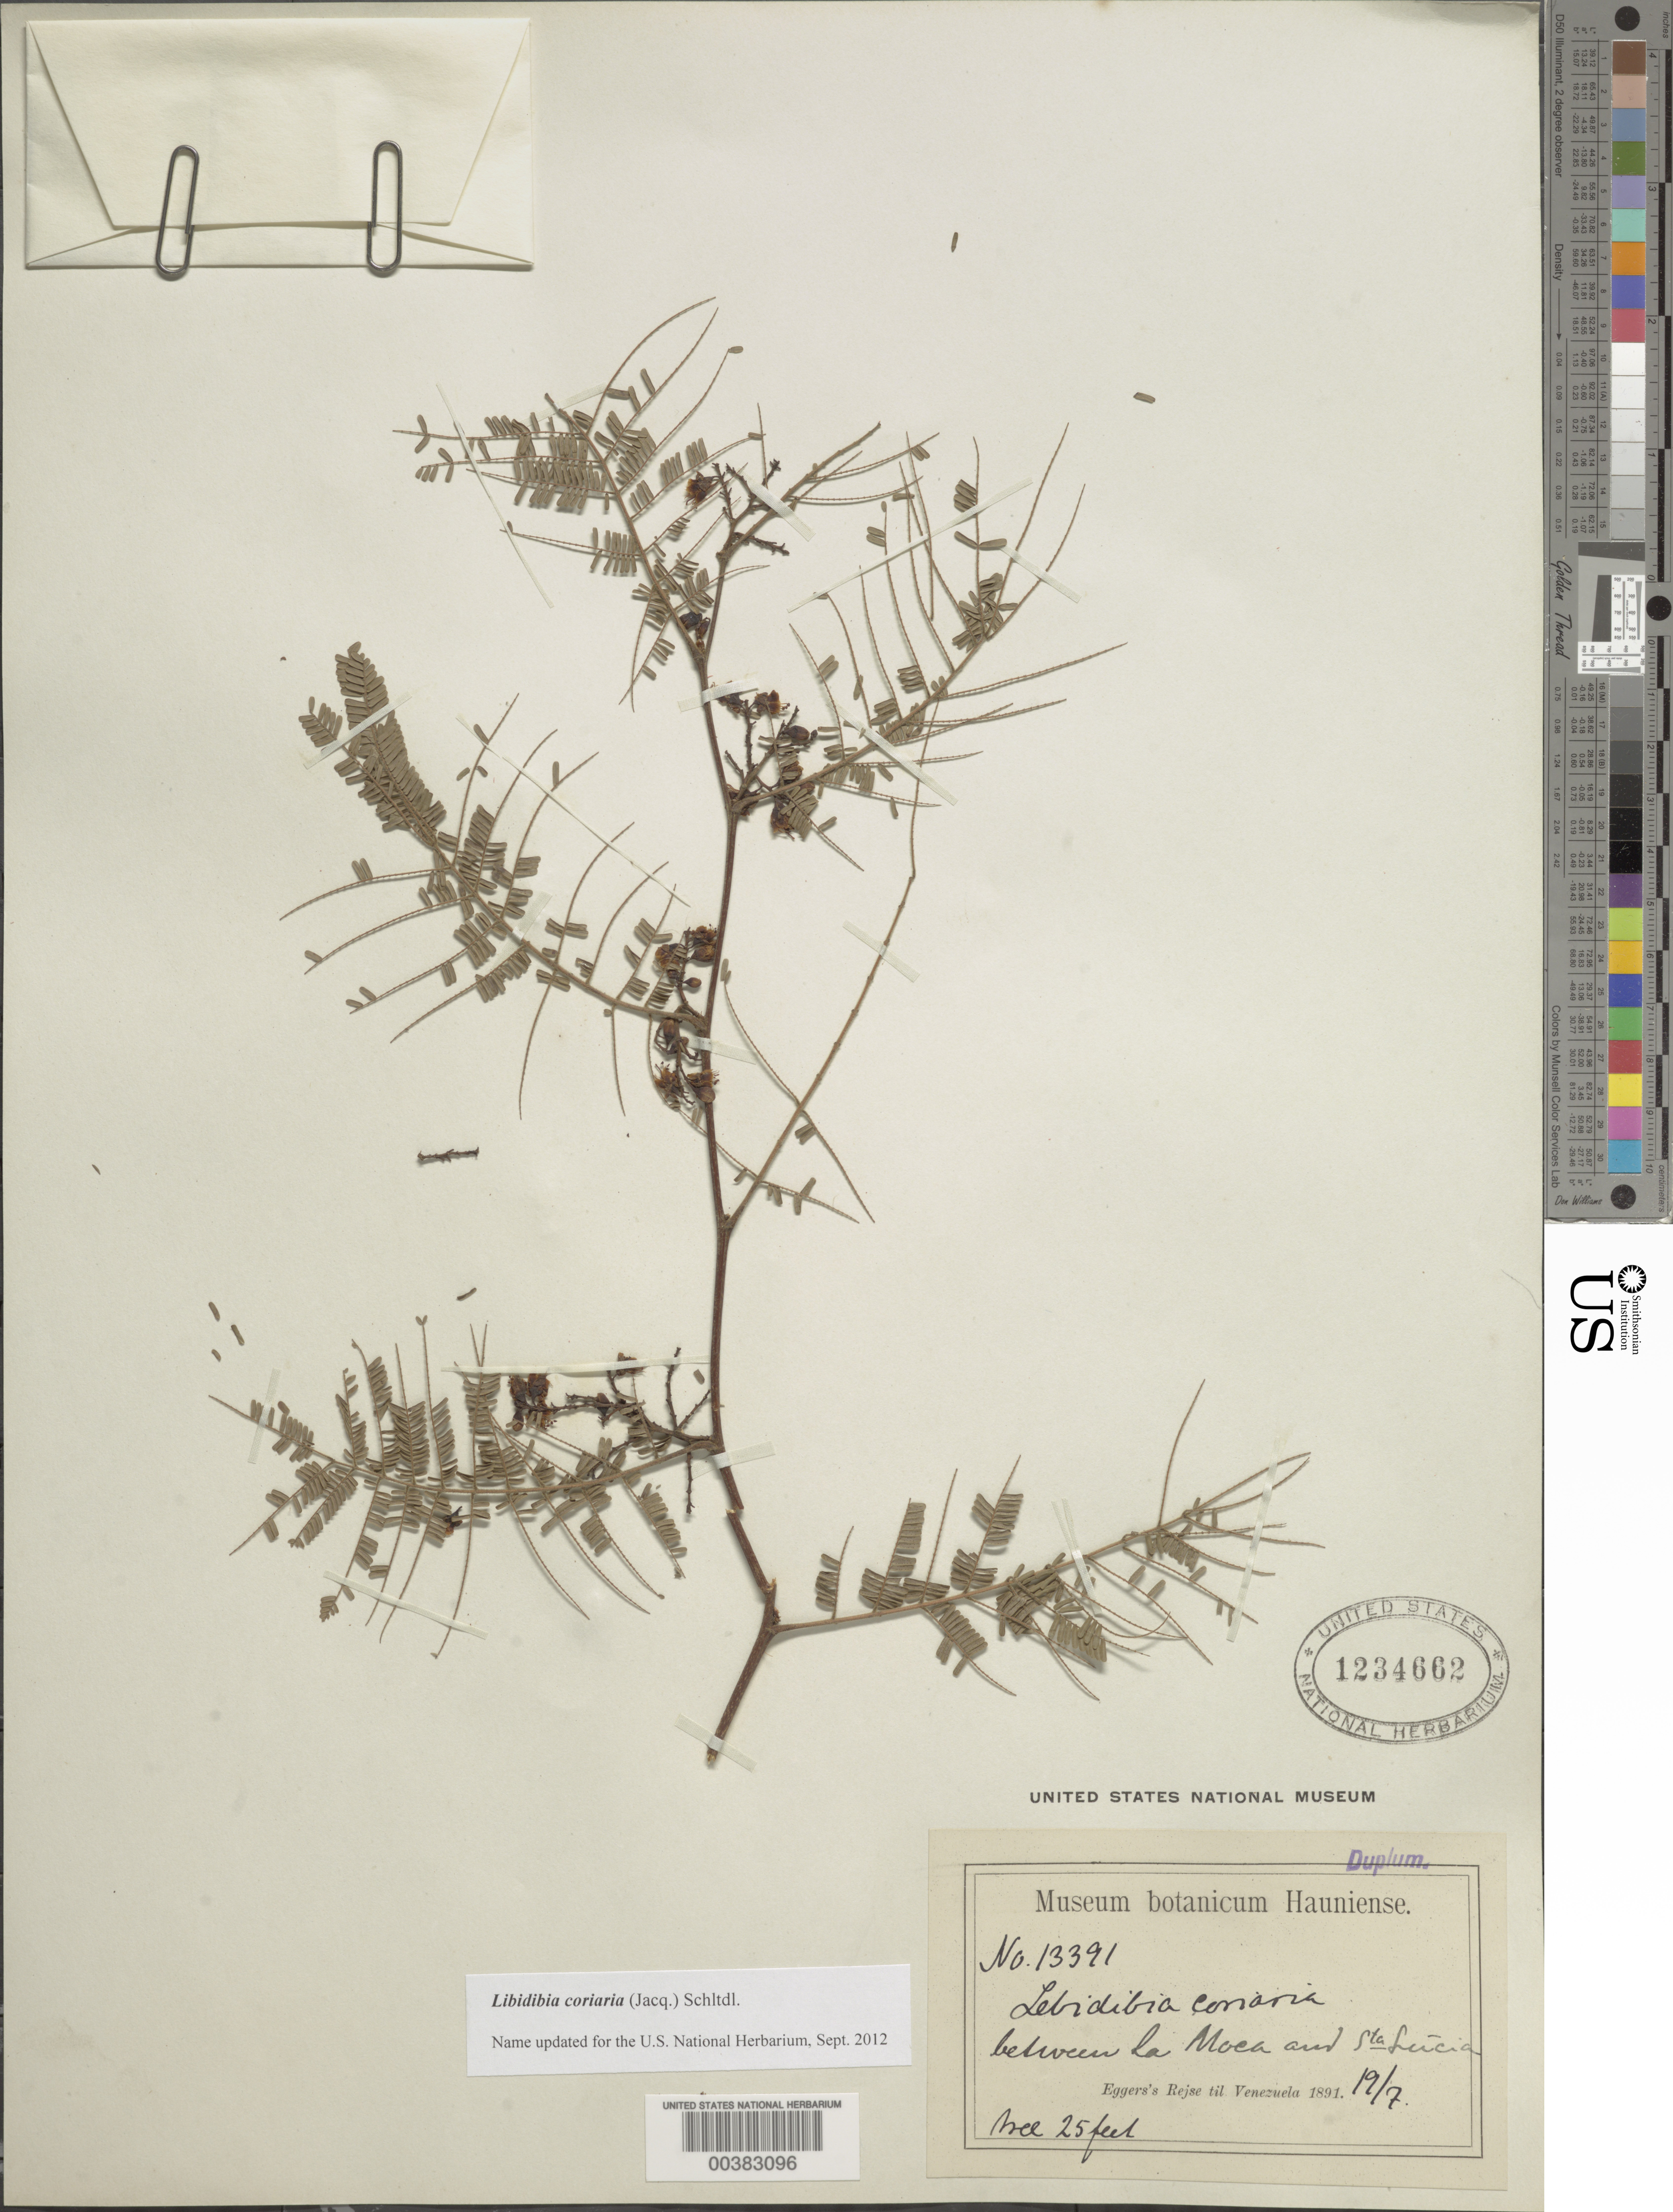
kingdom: Plantae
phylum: Tracheophyta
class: Magnoliopsida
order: Fabales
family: Fabaceae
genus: Libidibia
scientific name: Libidibia coriaria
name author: (Jacq.) Schltdl.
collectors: H. F. A. von Eggers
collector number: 13391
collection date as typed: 19 Jul 1891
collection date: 1891-07-19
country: Venezuela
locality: Between la moca and sta. lucia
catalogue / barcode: US 1234662